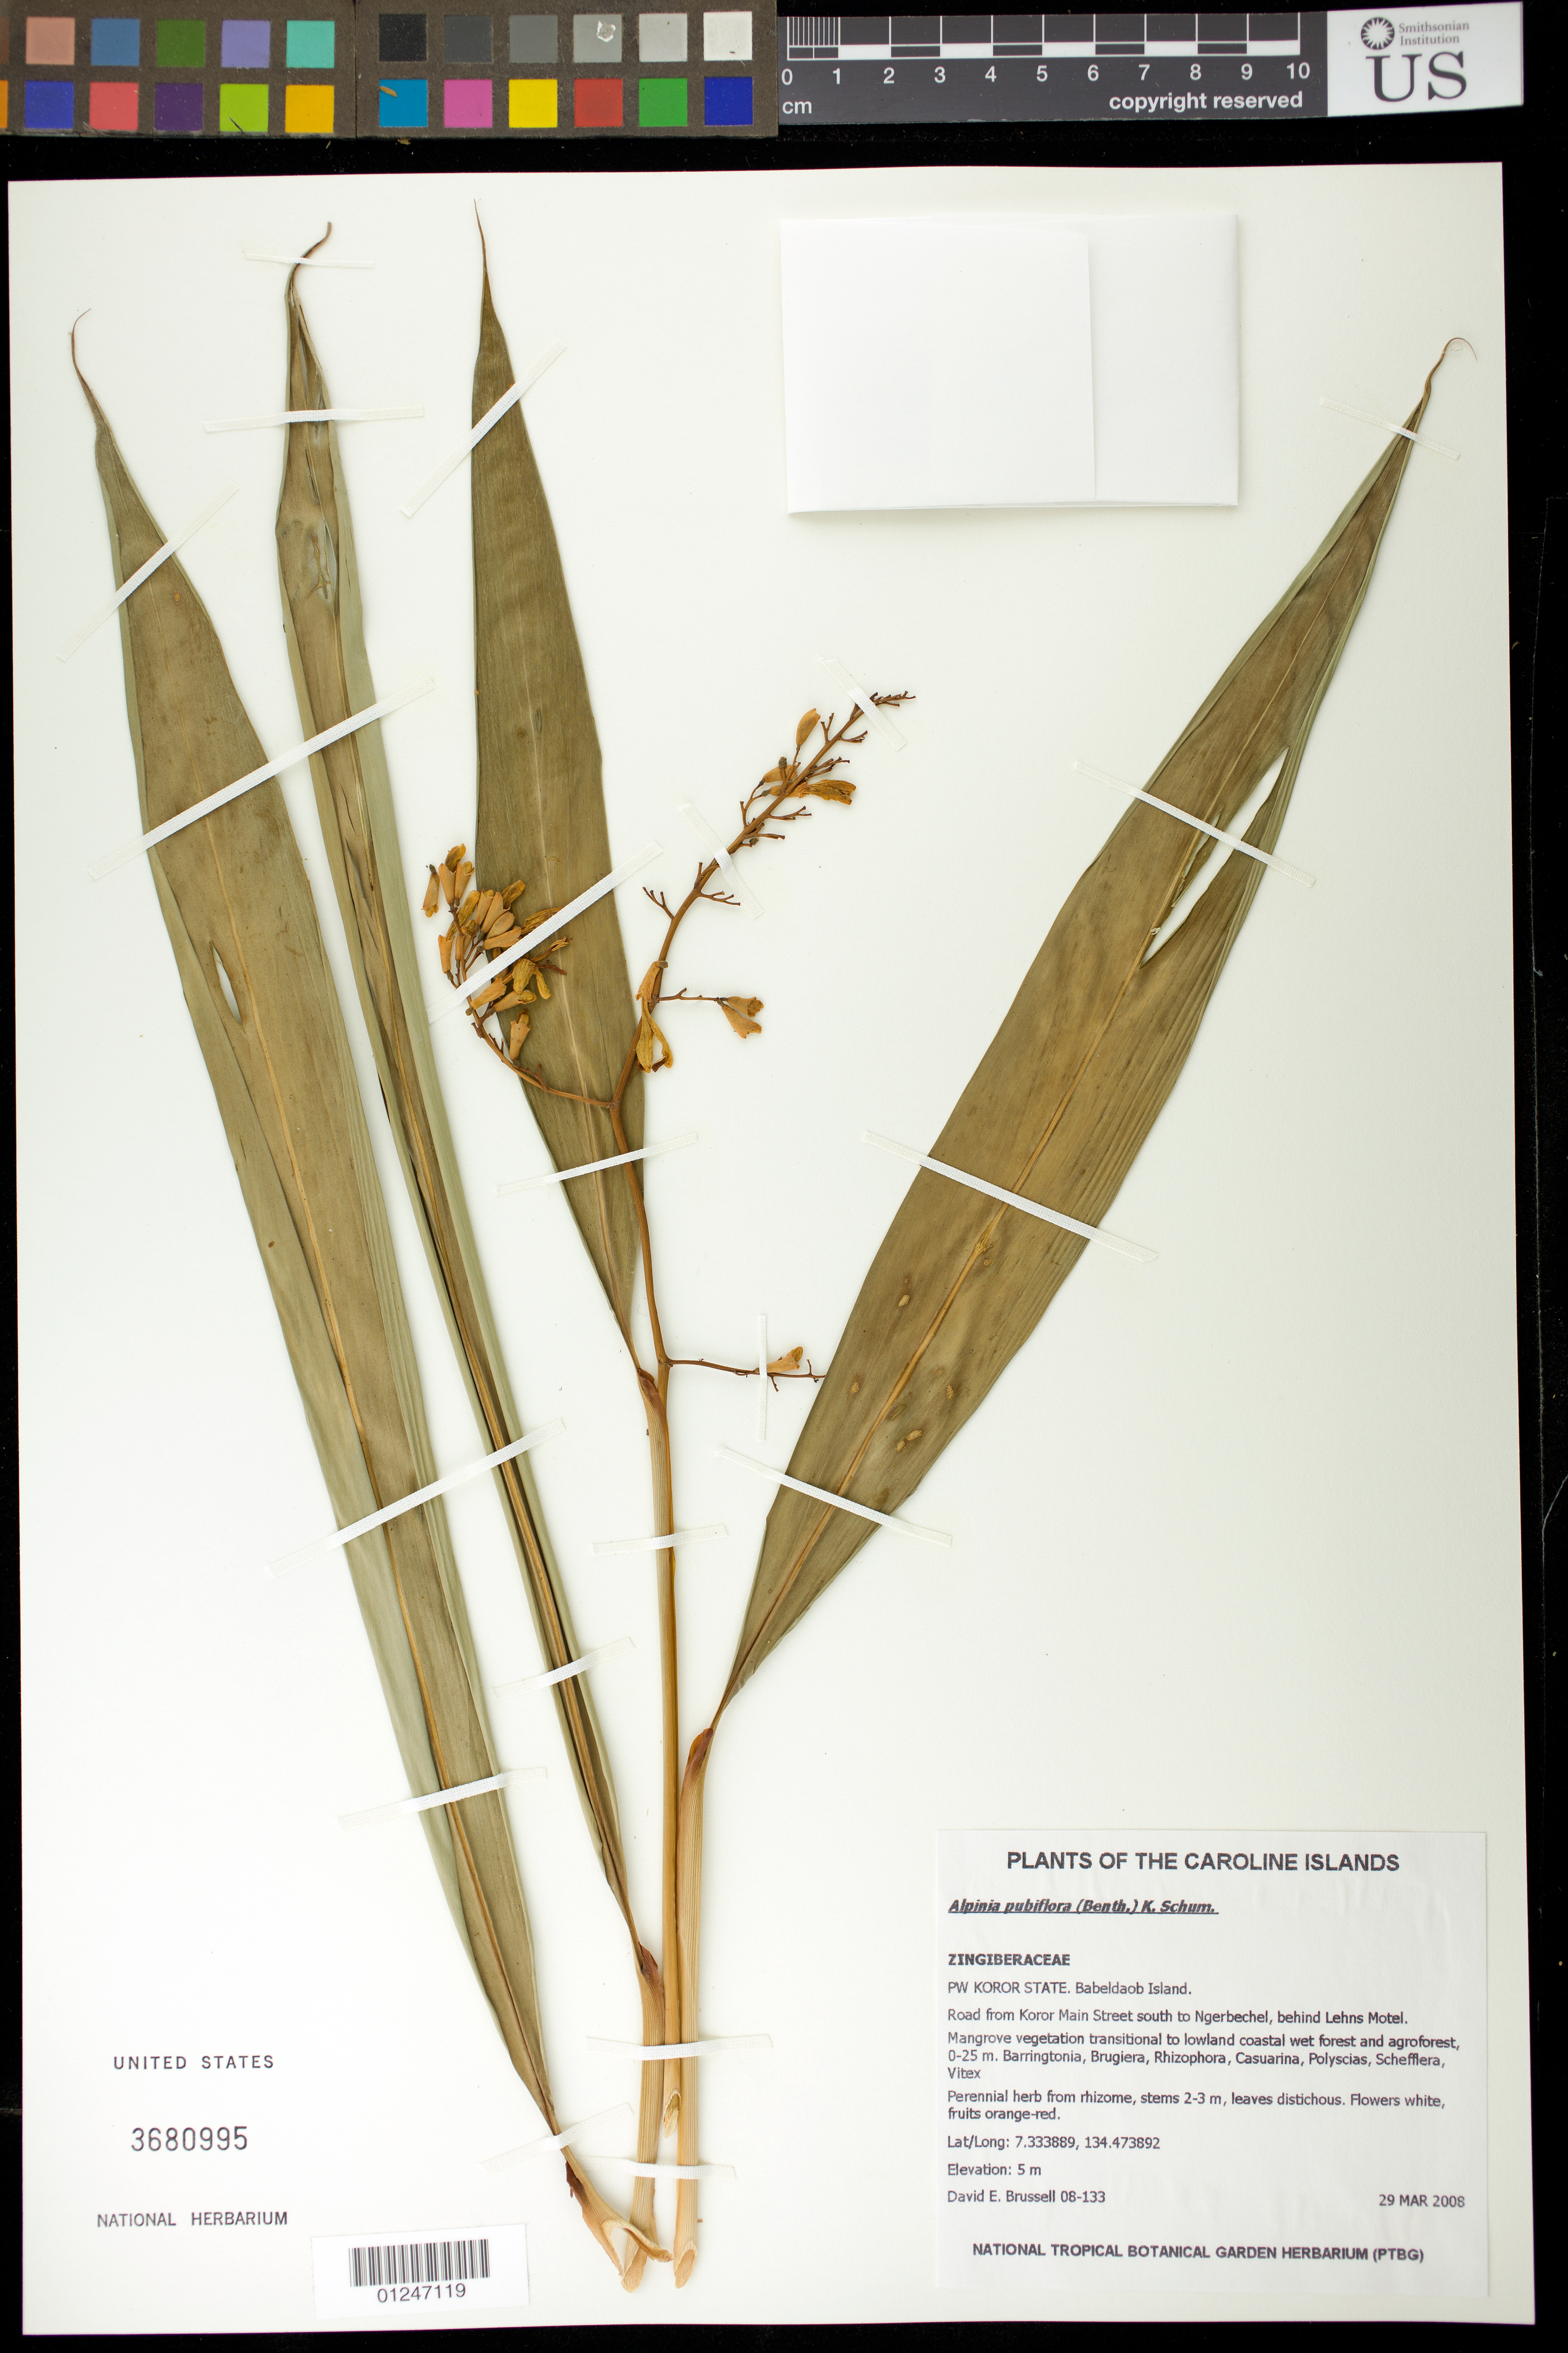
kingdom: Plantae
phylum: Tracheophyta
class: Liliopsida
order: Zingiberales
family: Zingiberaceae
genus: Alpinia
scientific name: Alpinia pubiflora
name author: (Benth.) K. Schum.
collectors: D. Brussell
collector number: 08-133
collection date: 2008-03-29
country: Palau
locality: Caroline Islands. PW Koror State. Babeldaob Island. Road from Koror Main Street south to Ngerbechel, behind Lehns Motel.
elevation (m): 5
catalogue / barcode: US 3680995